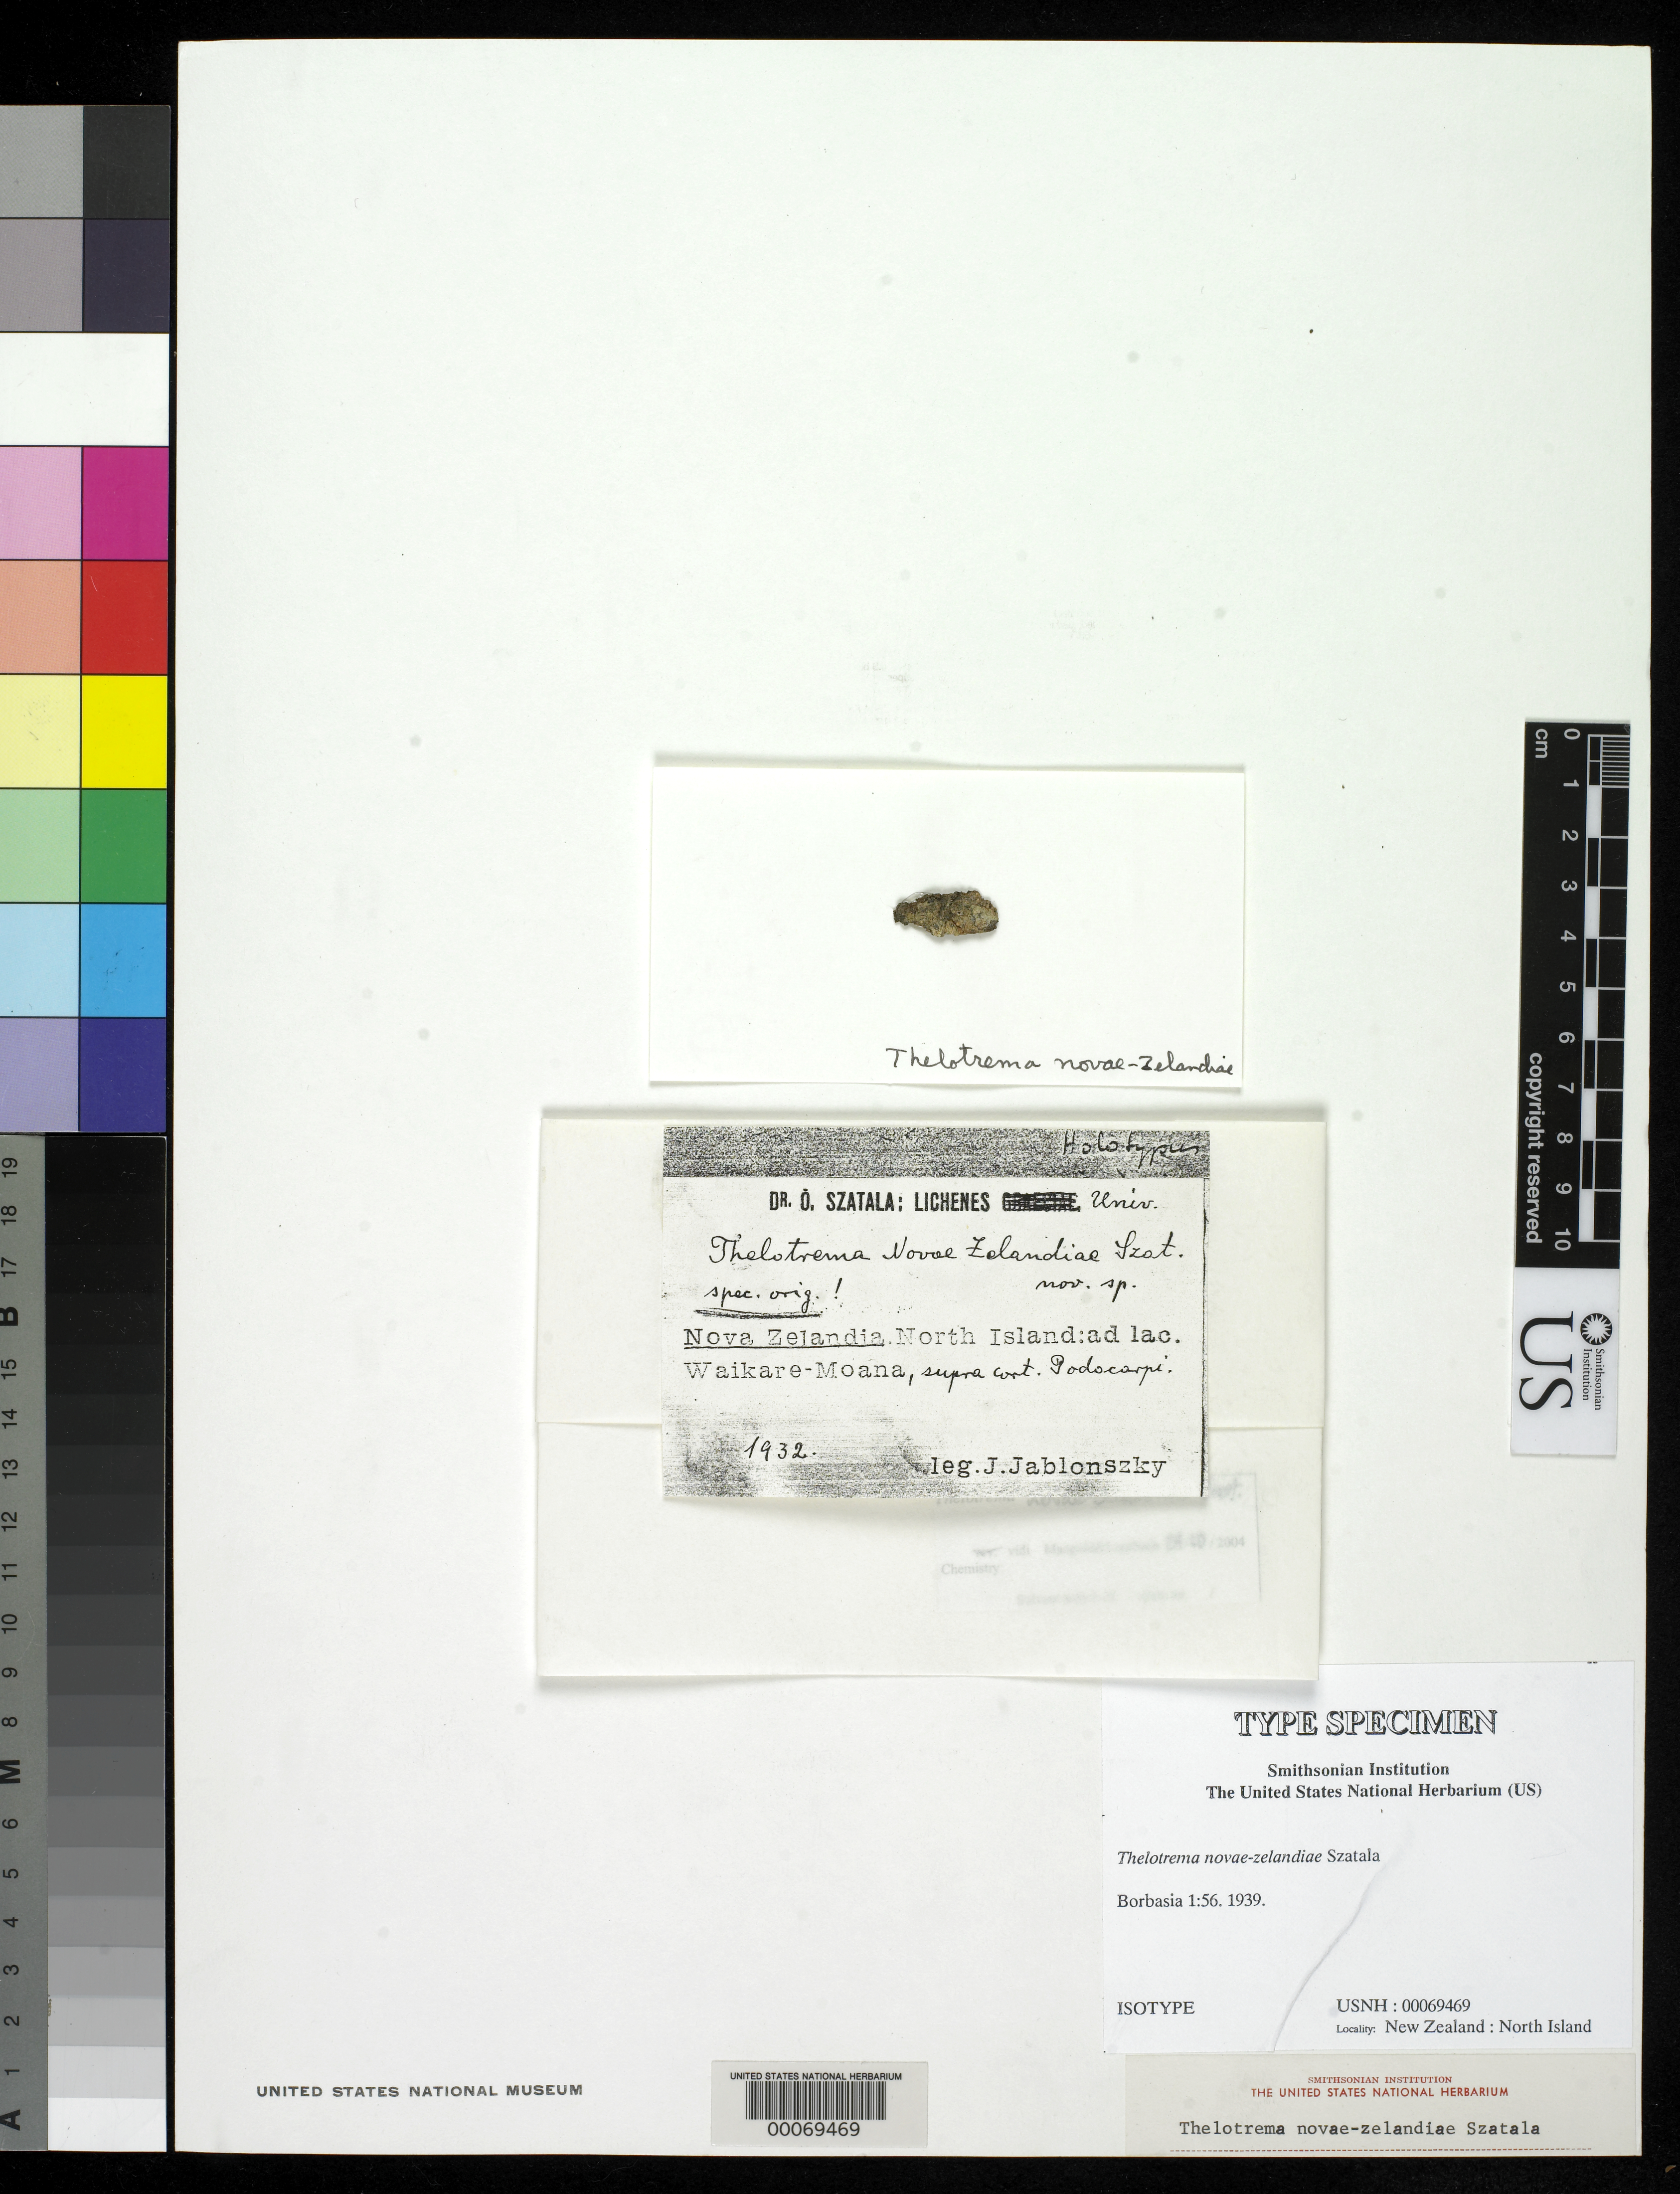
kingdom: Fungi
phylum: Ascomycota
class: Lecanoromycetes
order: Ostropales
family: Graphidaceae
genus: Thelotrema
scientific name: Thelotrema novae-zelandiae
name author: Szatala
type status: Isotype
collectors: J. Jablonzky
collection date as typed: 1932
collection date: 1932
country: New Zealand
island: North Island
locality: Waikare-Moana.